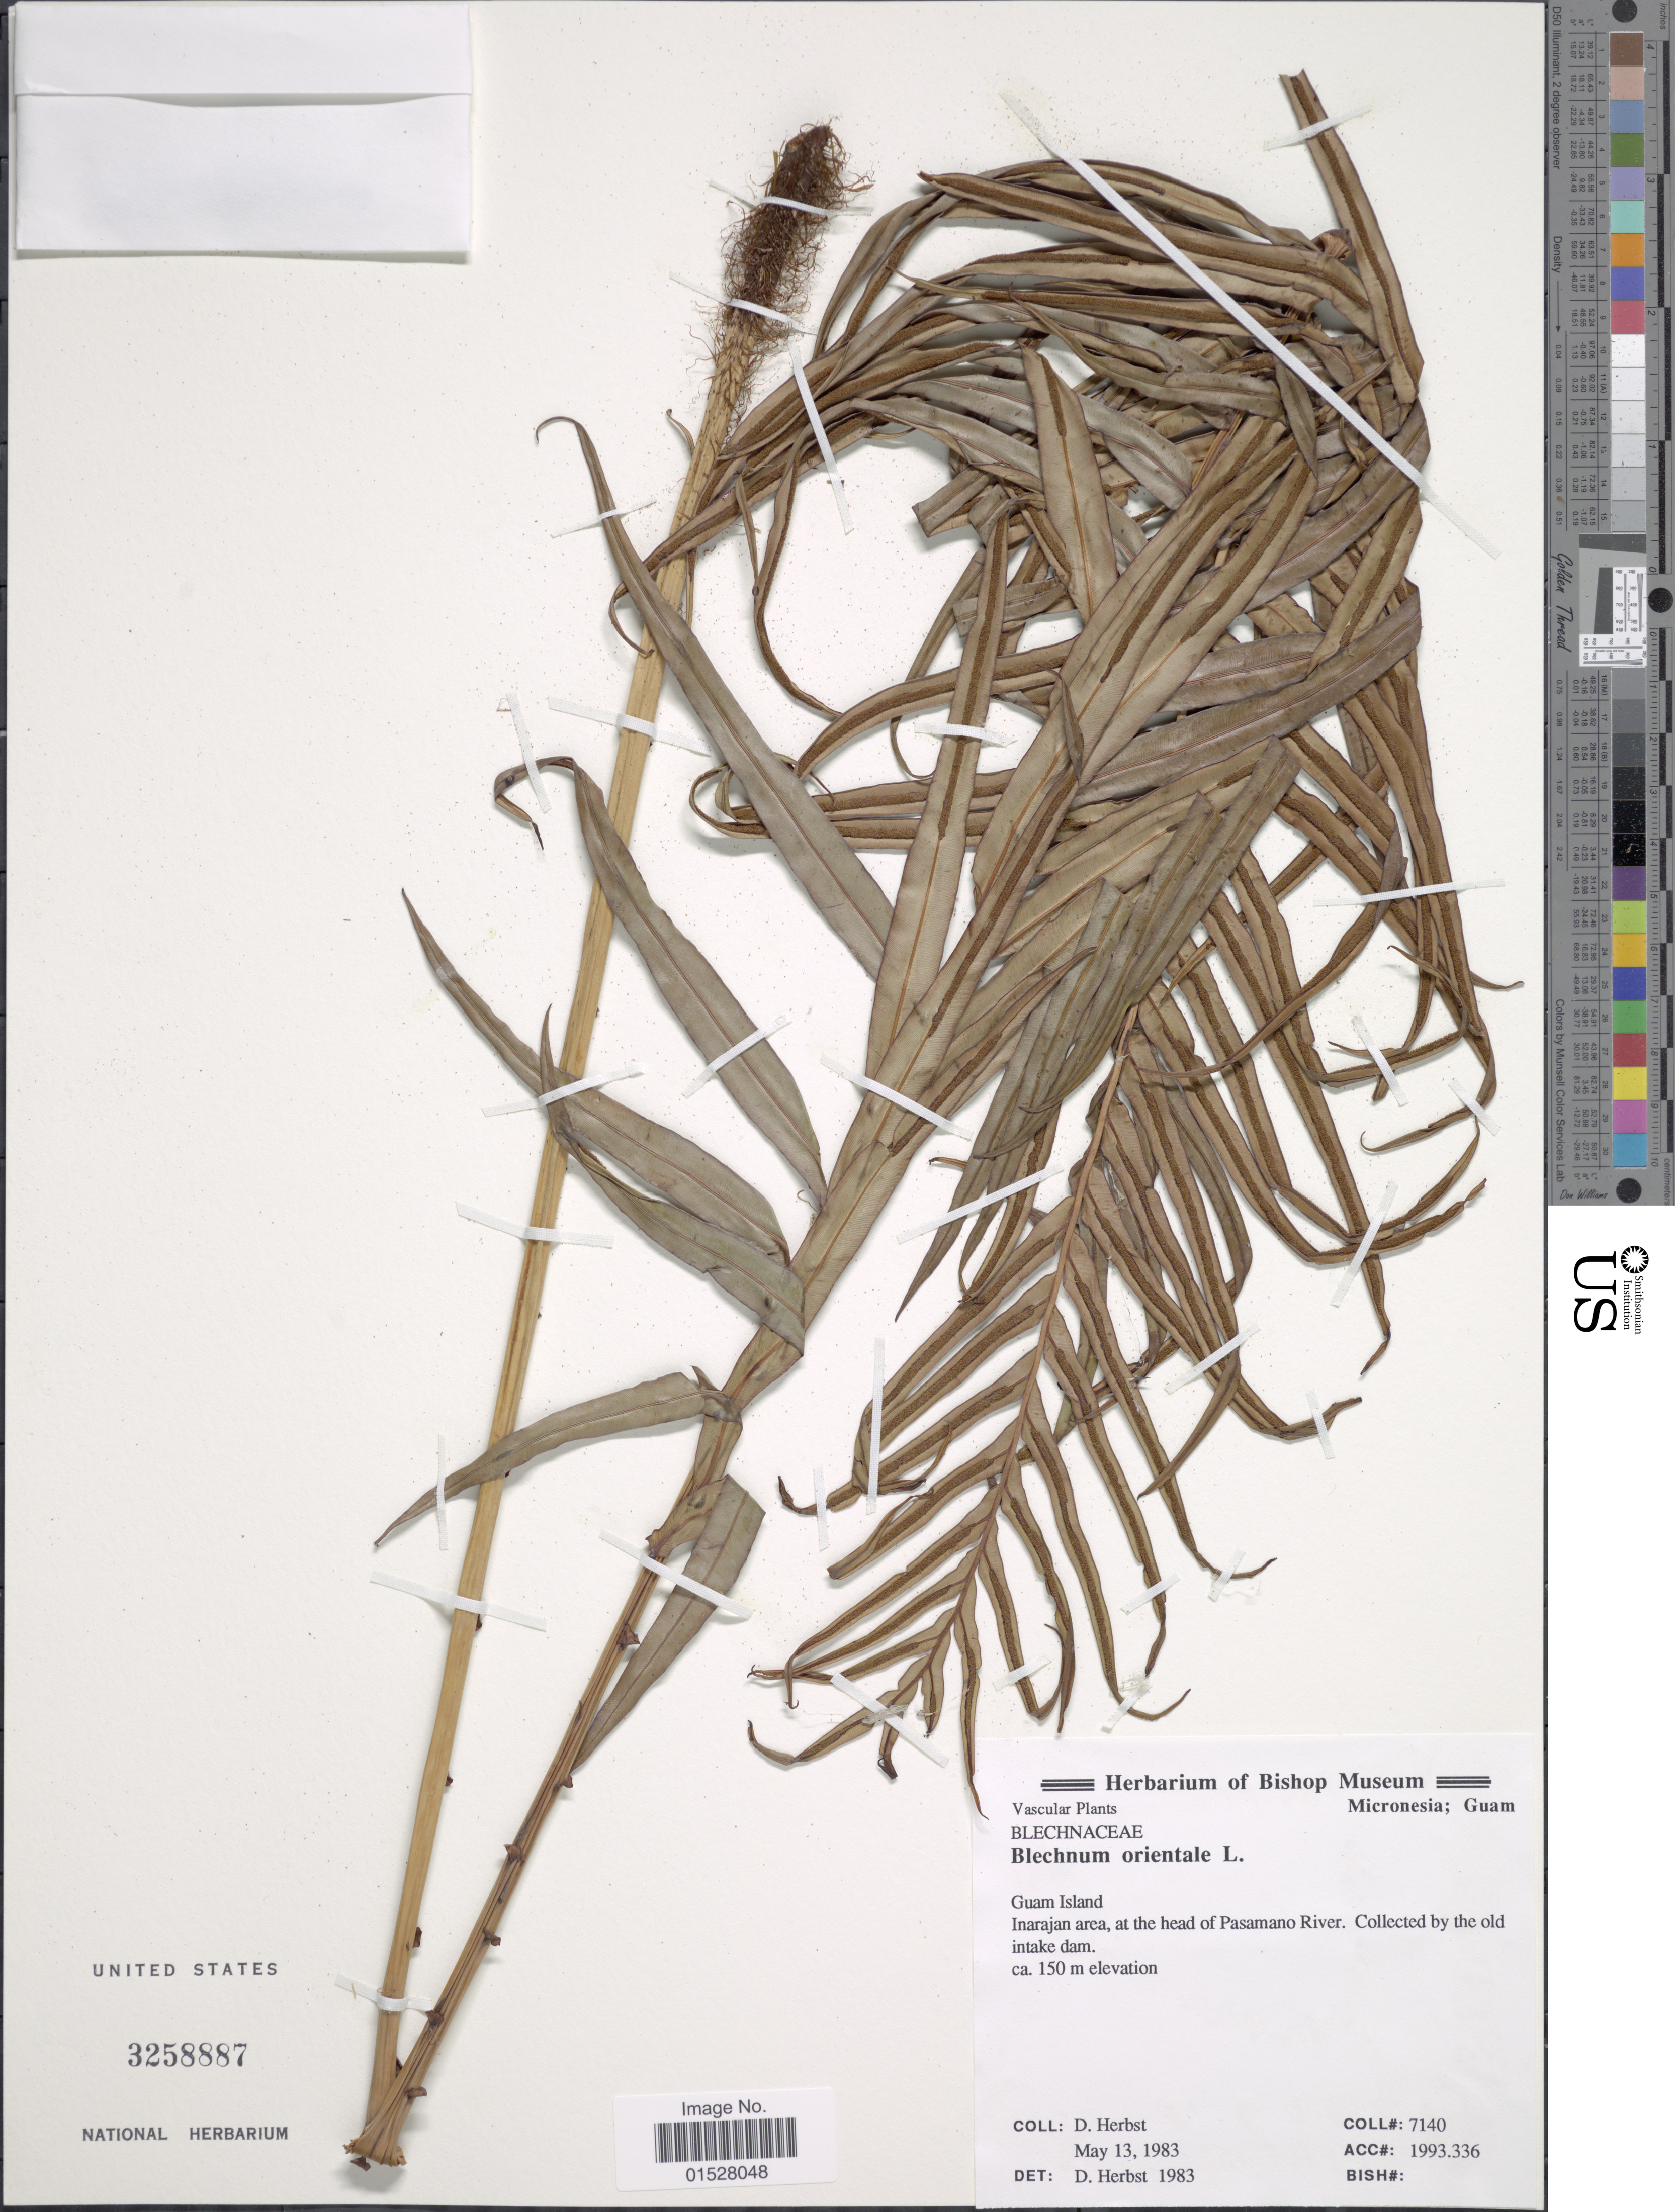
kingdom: Plantae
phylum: Tracheophyta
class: Polypodiopsida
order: Polypodiales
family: Blechnaceae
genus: Blechnum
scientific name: Blechnum orientale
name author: L.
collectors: D. Herbst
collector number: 7140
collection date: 1983-05-13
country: Guam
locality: Micronesia, Inarajan area, at the head of Pasamano River, by the old intake dam.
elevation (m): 150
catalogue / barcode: US 3258887